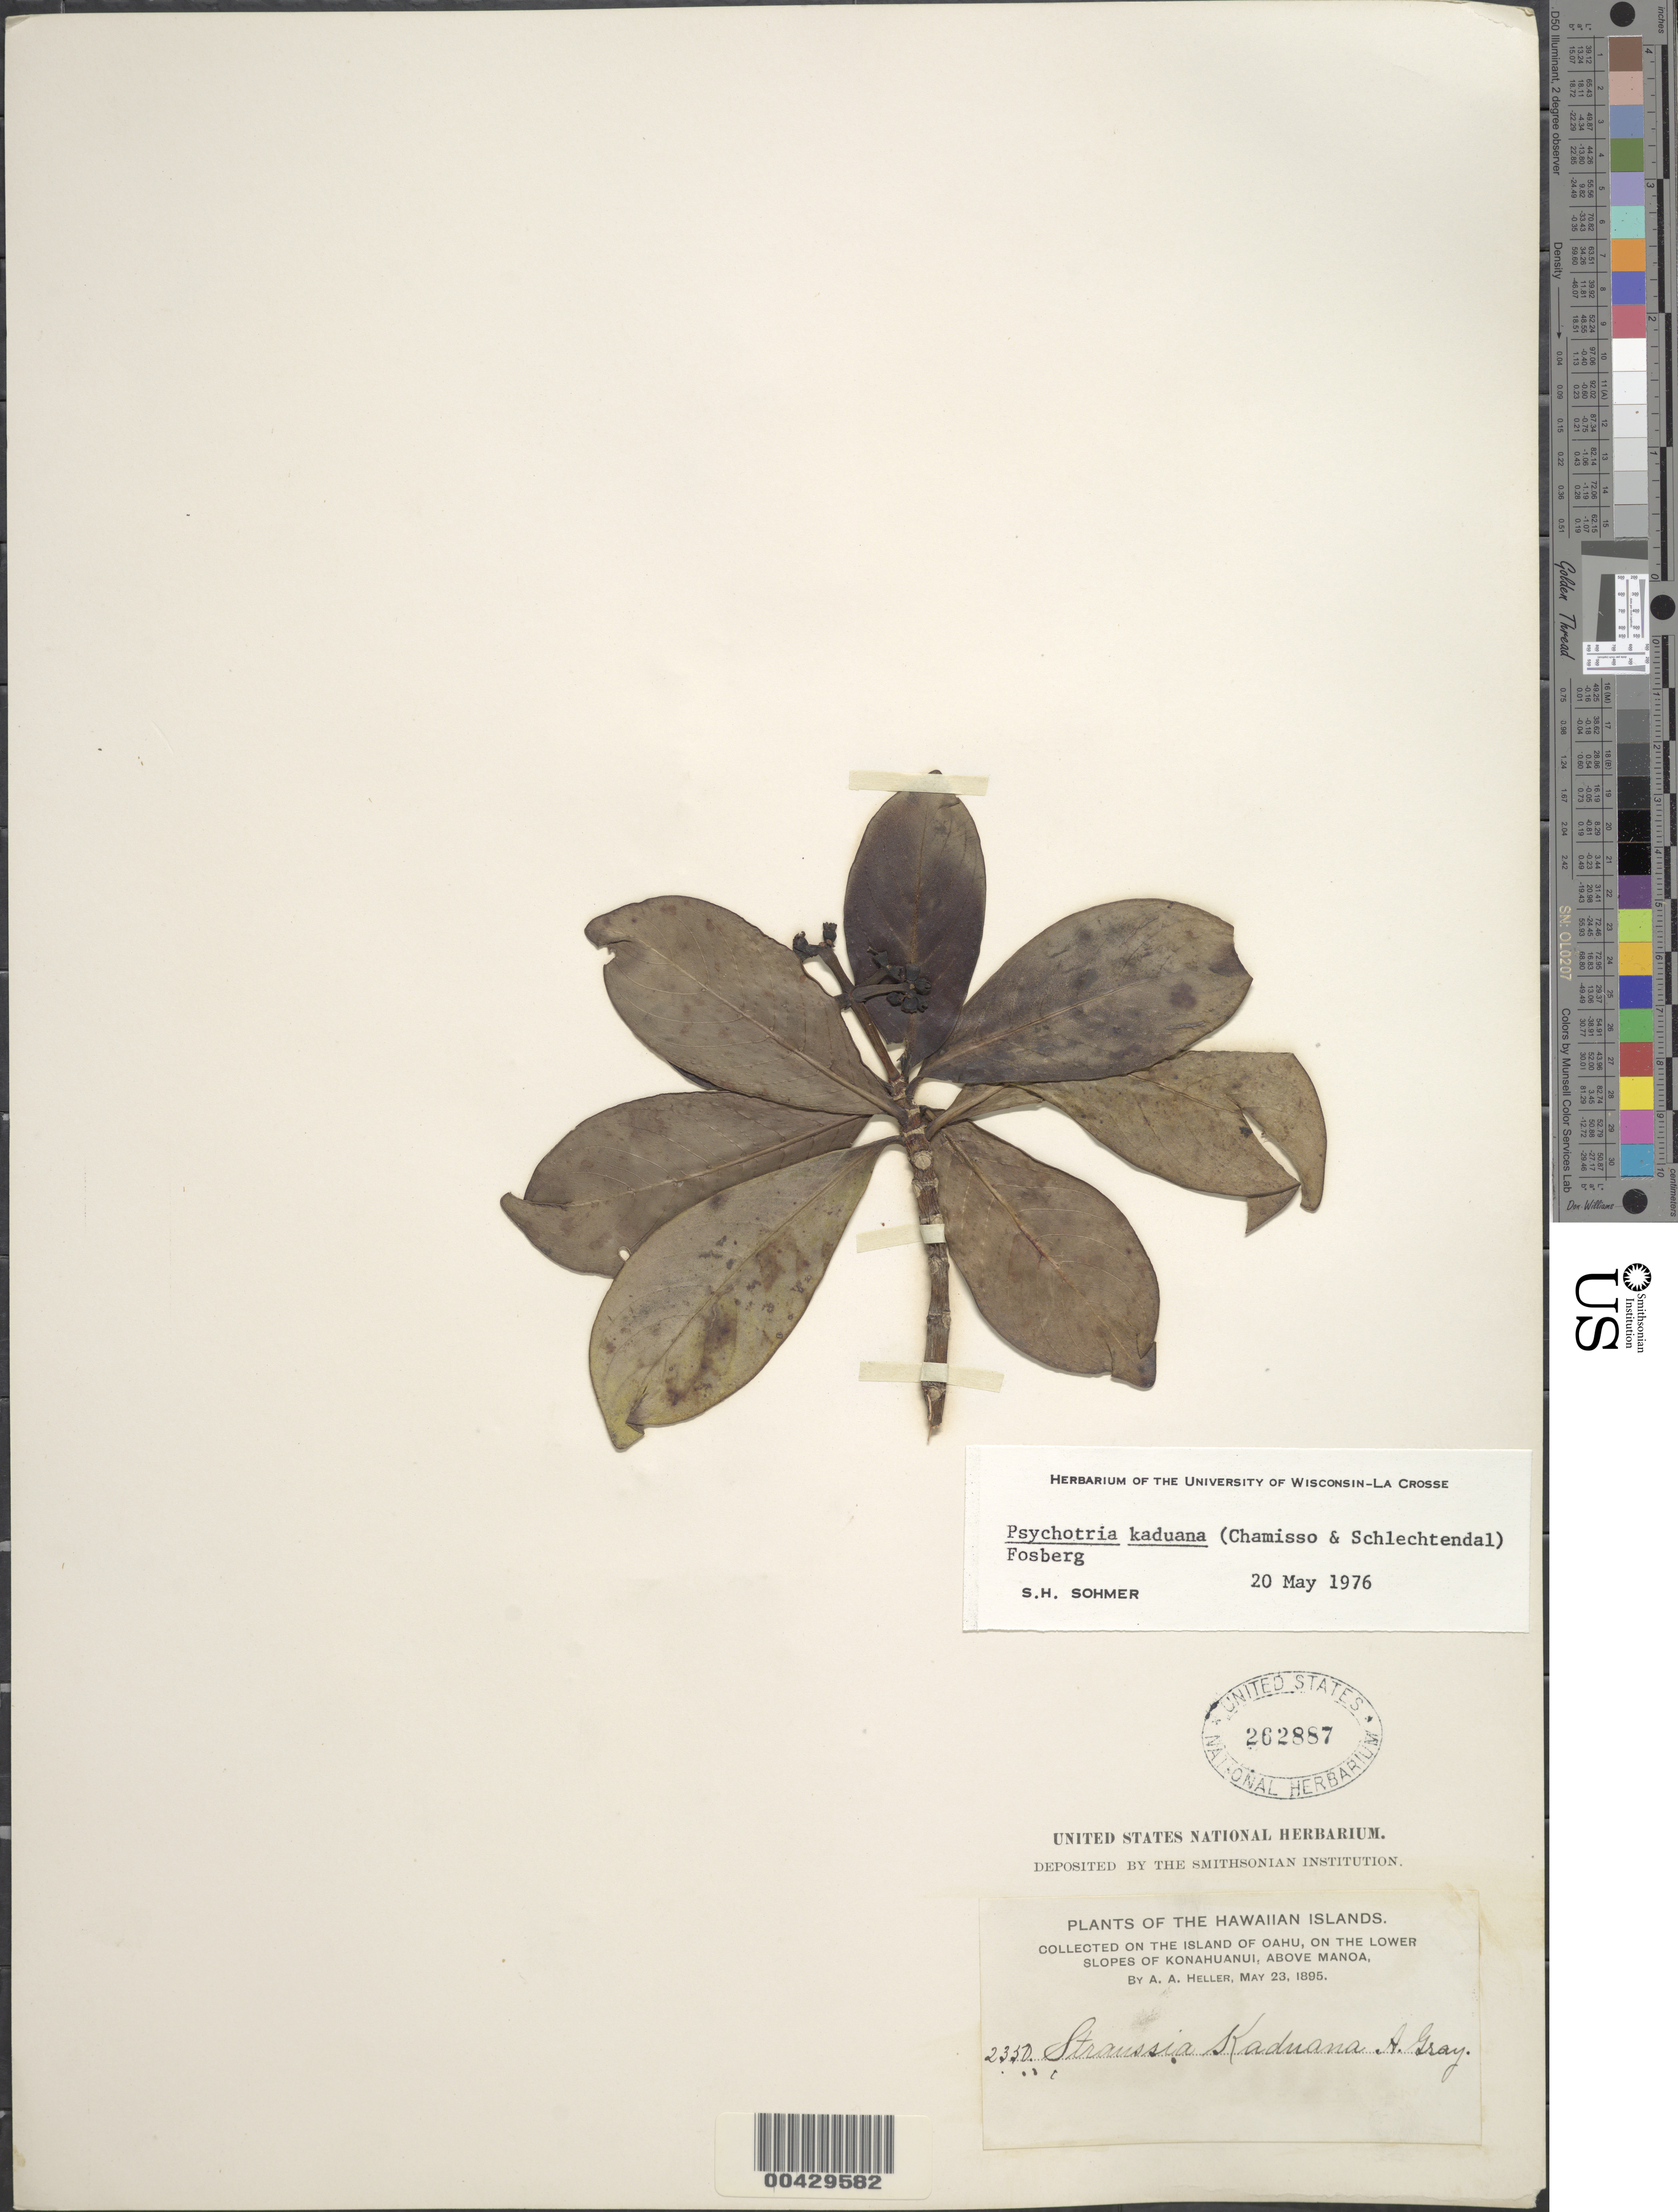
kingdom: Plantae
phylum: Tracheophyta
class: Magnoliopsida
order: Gentianales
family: Rubiaceae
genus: Psychotria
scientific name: Psychotria kaduana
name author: (Cham. & Schltdl.) Fosberg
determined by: Sohmer, S. H.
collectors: A. A. Heller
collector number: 2350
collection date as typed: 23 May 1895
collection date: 1895-05-23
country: United States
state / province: Hawaii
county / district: Honolulu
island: Oahu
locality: on the lower slopes of Konahuanui, above Manoa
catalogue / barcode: US 262887